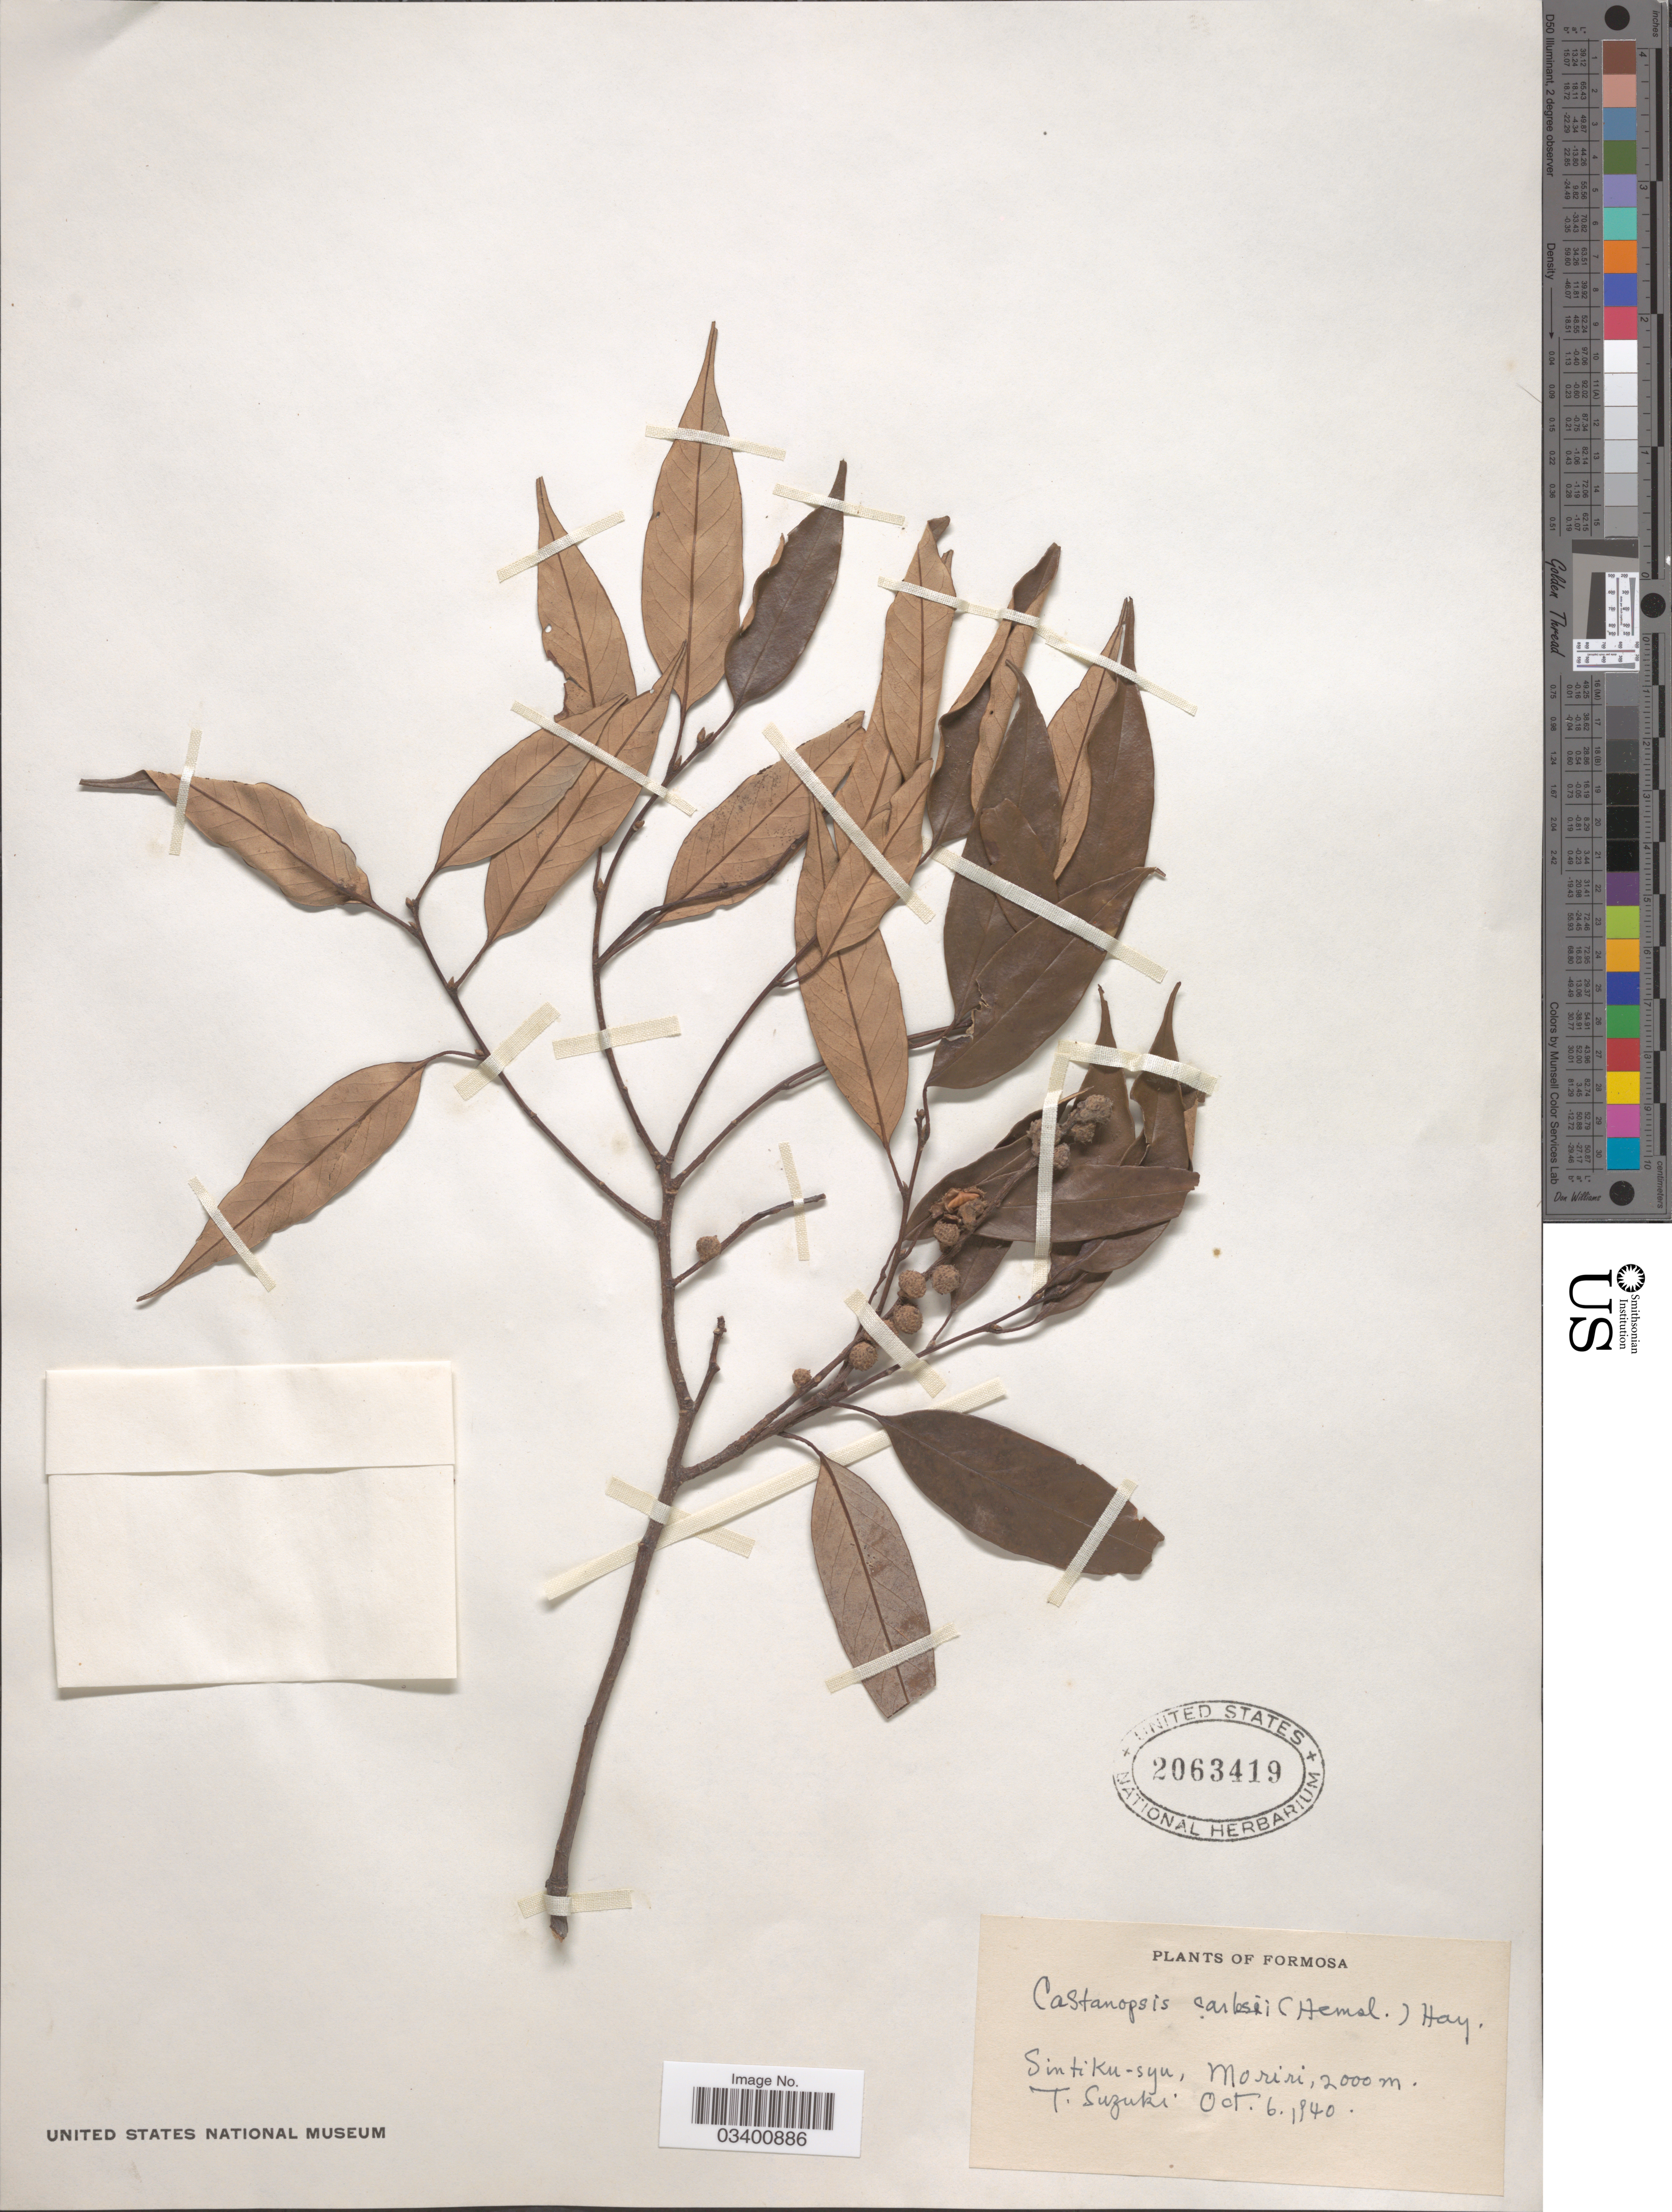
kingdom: Plantae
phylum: Tracheophyta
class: Magnoliopsida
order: Fagales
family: Fagaceae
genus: Castanopsis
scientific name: Castanopsis carlesii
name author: (Hemsl.) Hayata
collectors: T. Suzuki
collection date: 1940-10-06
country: Taiwan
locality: Formosa. Sintiku-syu, Moriri.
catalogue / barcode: US 2063419